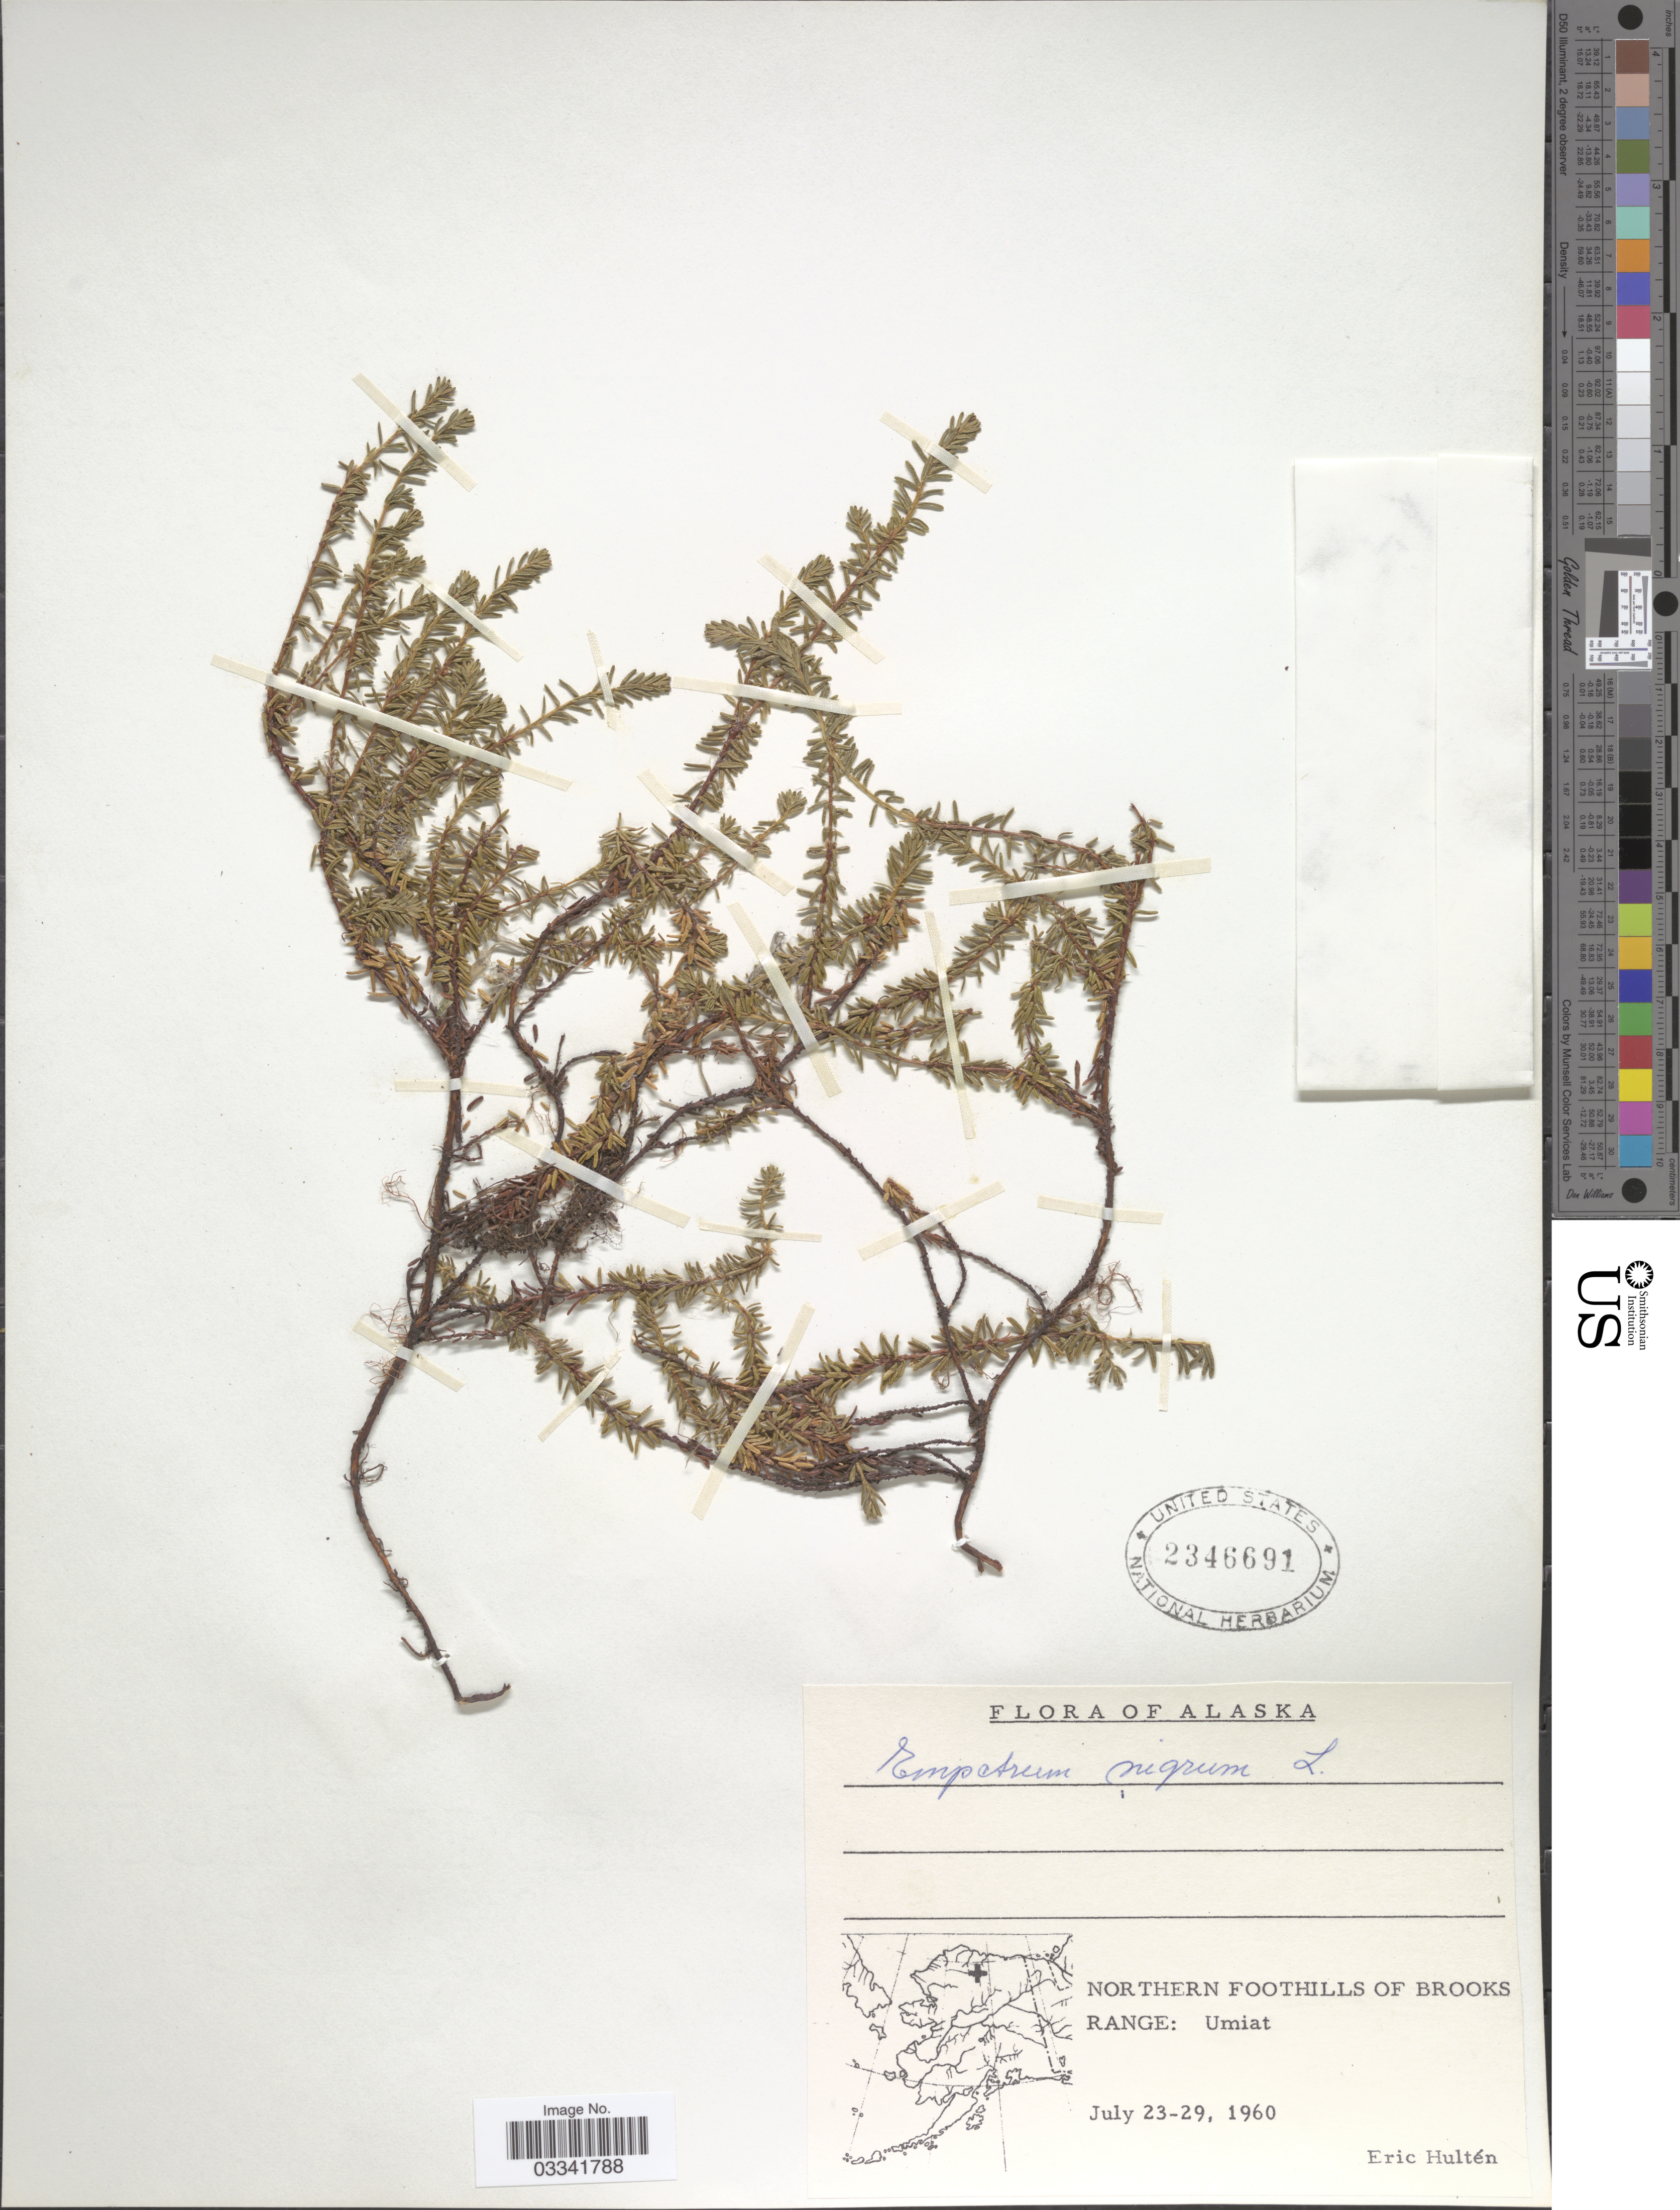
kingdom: Plantae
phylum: Tracheophyta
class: Magnoliopsida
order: Ericales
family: Ericaceae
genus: Empetrum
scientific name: Empetrum nigrum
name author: L.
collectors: E. G. Hultén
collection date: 1960-07-23/1960-07-29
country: United States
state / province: Alaska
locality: Northern Foothills of Brooks Range: Umiat.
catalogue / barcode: US 2346691